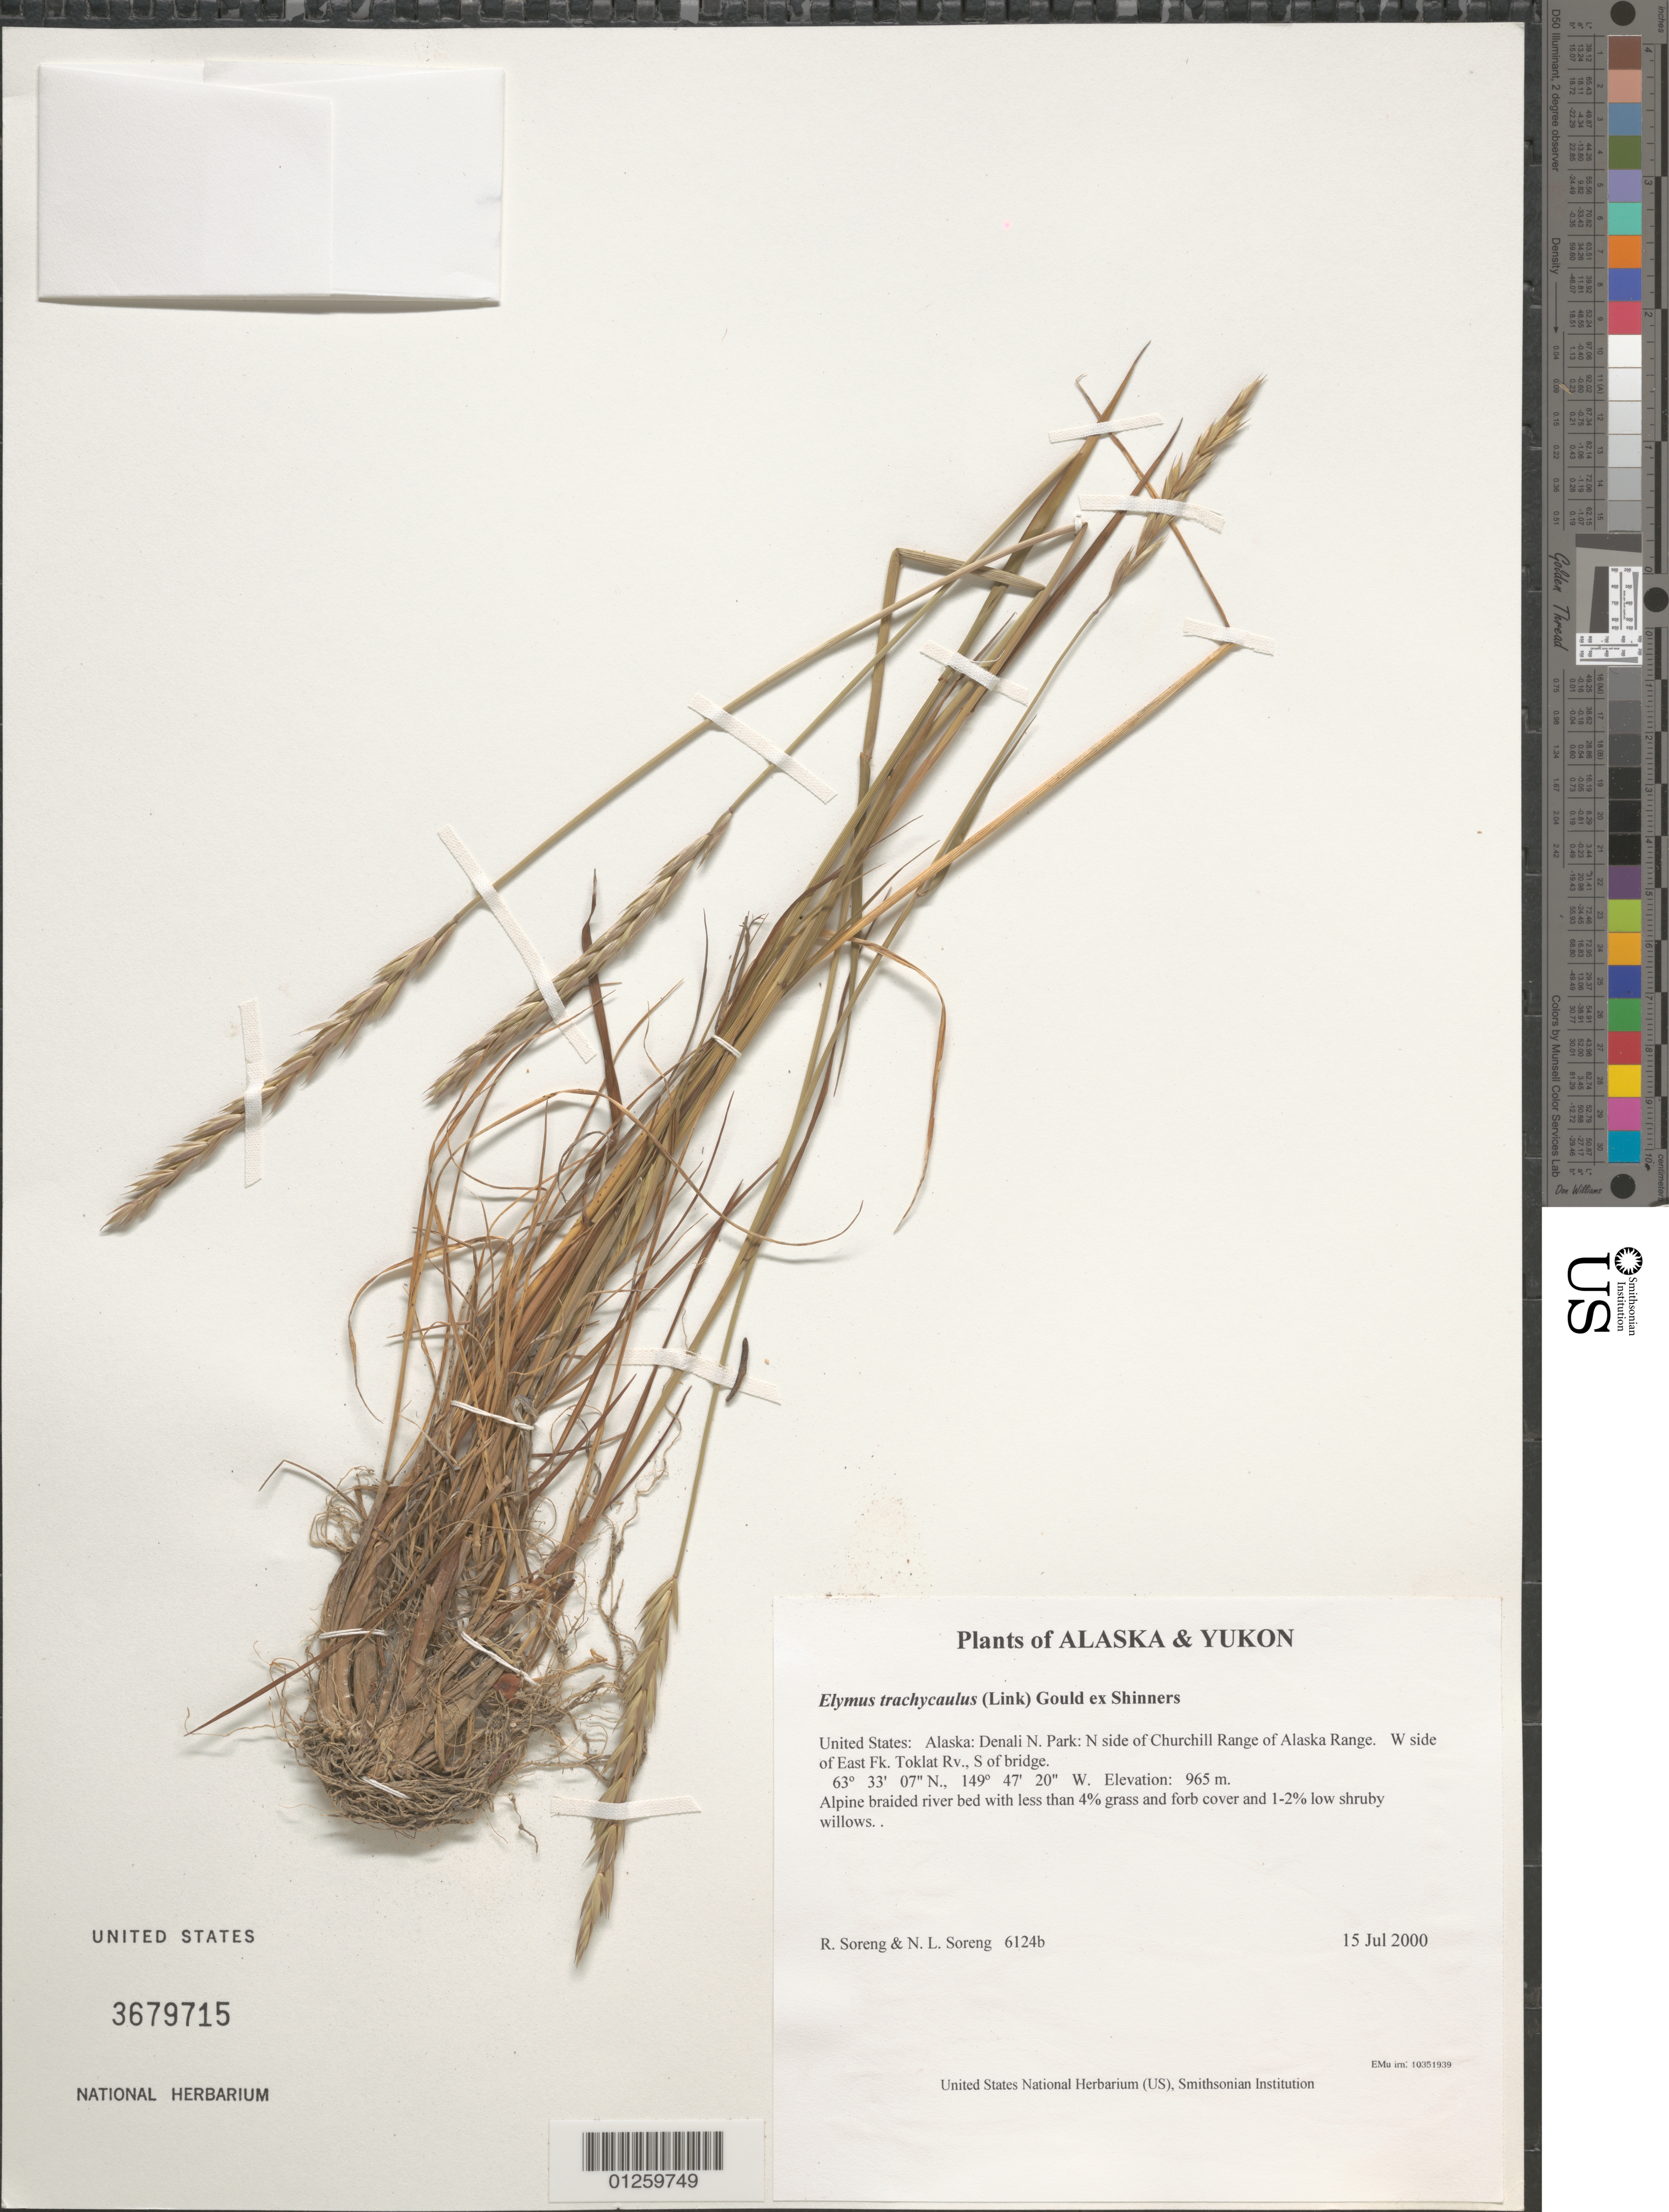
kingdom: Plantae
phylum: Tracheophyta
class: Liliopsida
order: Poales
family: Poaceae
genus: Elymus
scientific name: Elymus trachycaulus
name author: (Link) Gould ex Shinners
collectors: R. J. Soreng & N. L. Soreng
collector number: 6124b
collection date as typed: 15 Jul 2000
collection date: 2000-07-15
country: United States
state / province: Alaska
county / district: Denali N. Park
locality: N side of Churchill Range of Alaska Range. W side of East Fk. Toklat Rv., S of bridge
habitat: Alpine braided river bed with less than 4% grass and forb cover and 1-2% low shruby willows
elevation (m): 965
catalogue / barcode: US 3679715